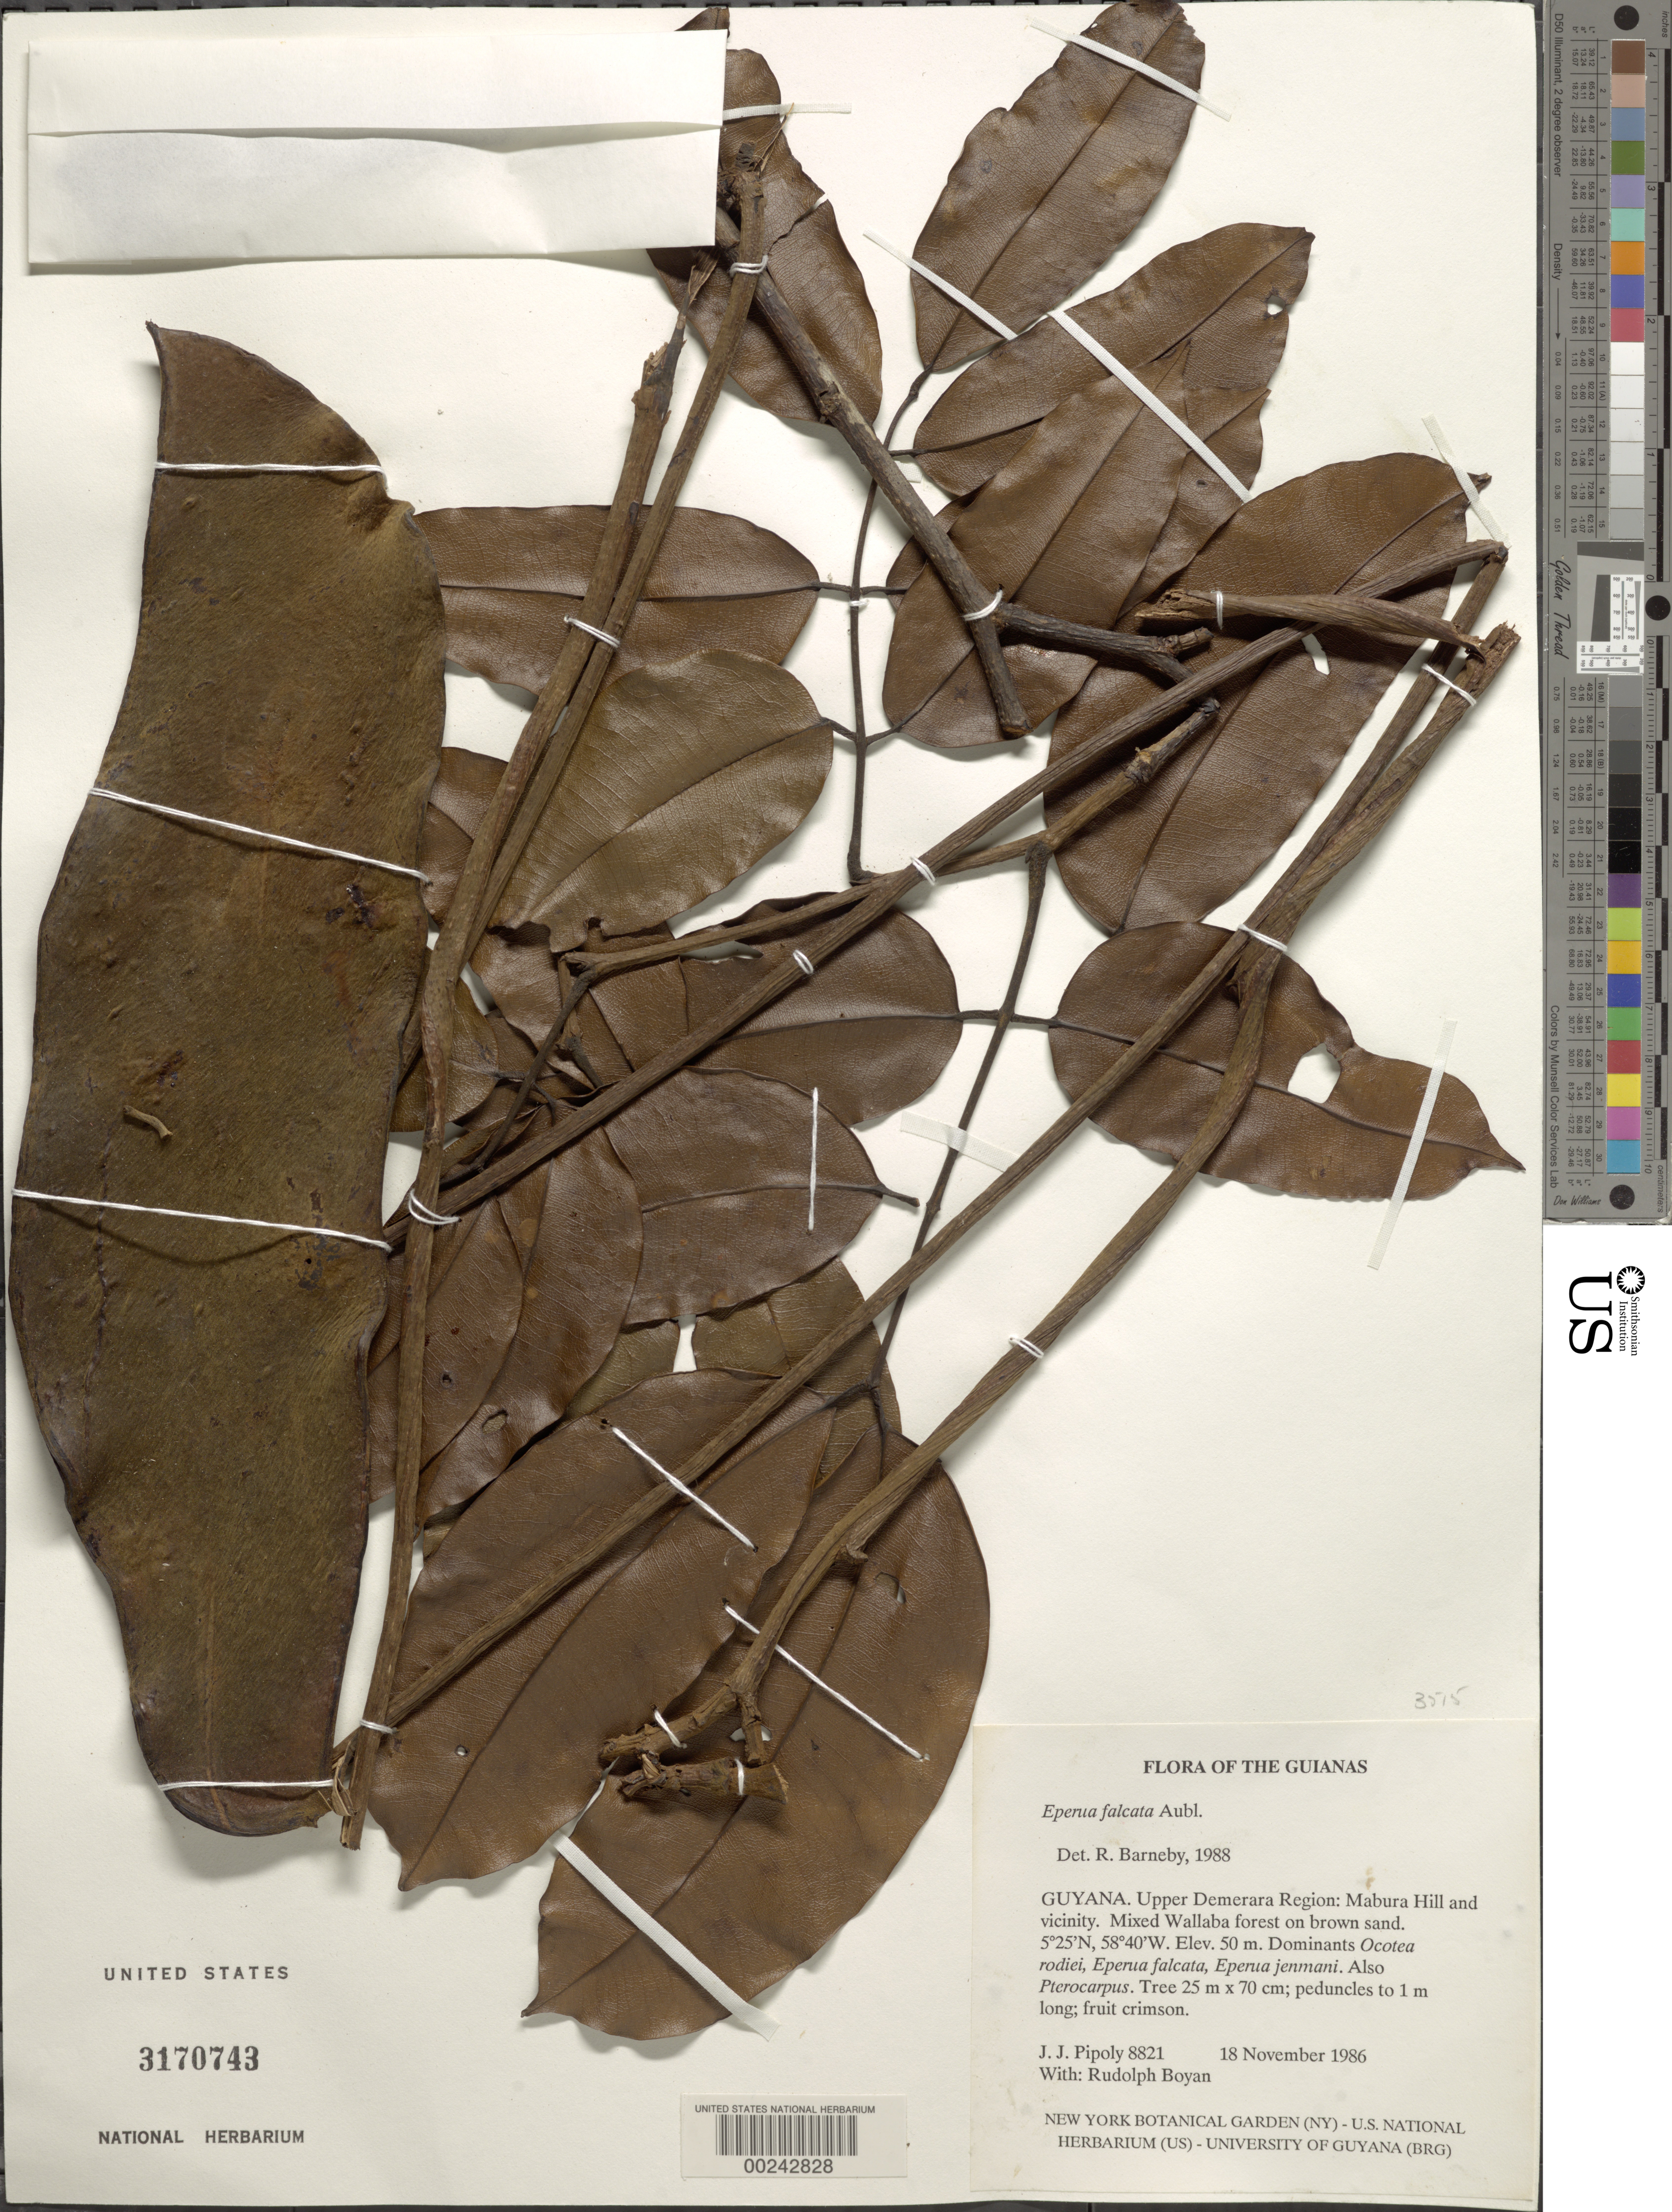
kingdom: Plantae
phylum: Tracheophyta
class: Magnoliopsida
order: Fabales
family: Fabaceae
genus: Eperua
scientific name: Eperua falcata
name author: Aubl.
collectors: J. J. Pipoly & R. Boyan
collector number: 8821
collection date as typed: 18 Nov 1986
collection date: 1986-11-18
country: Guyana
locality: Upper demerara region: mabura hill and vicinity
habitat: Mixed wallaba forest on brown sand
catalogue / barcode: US 3170743